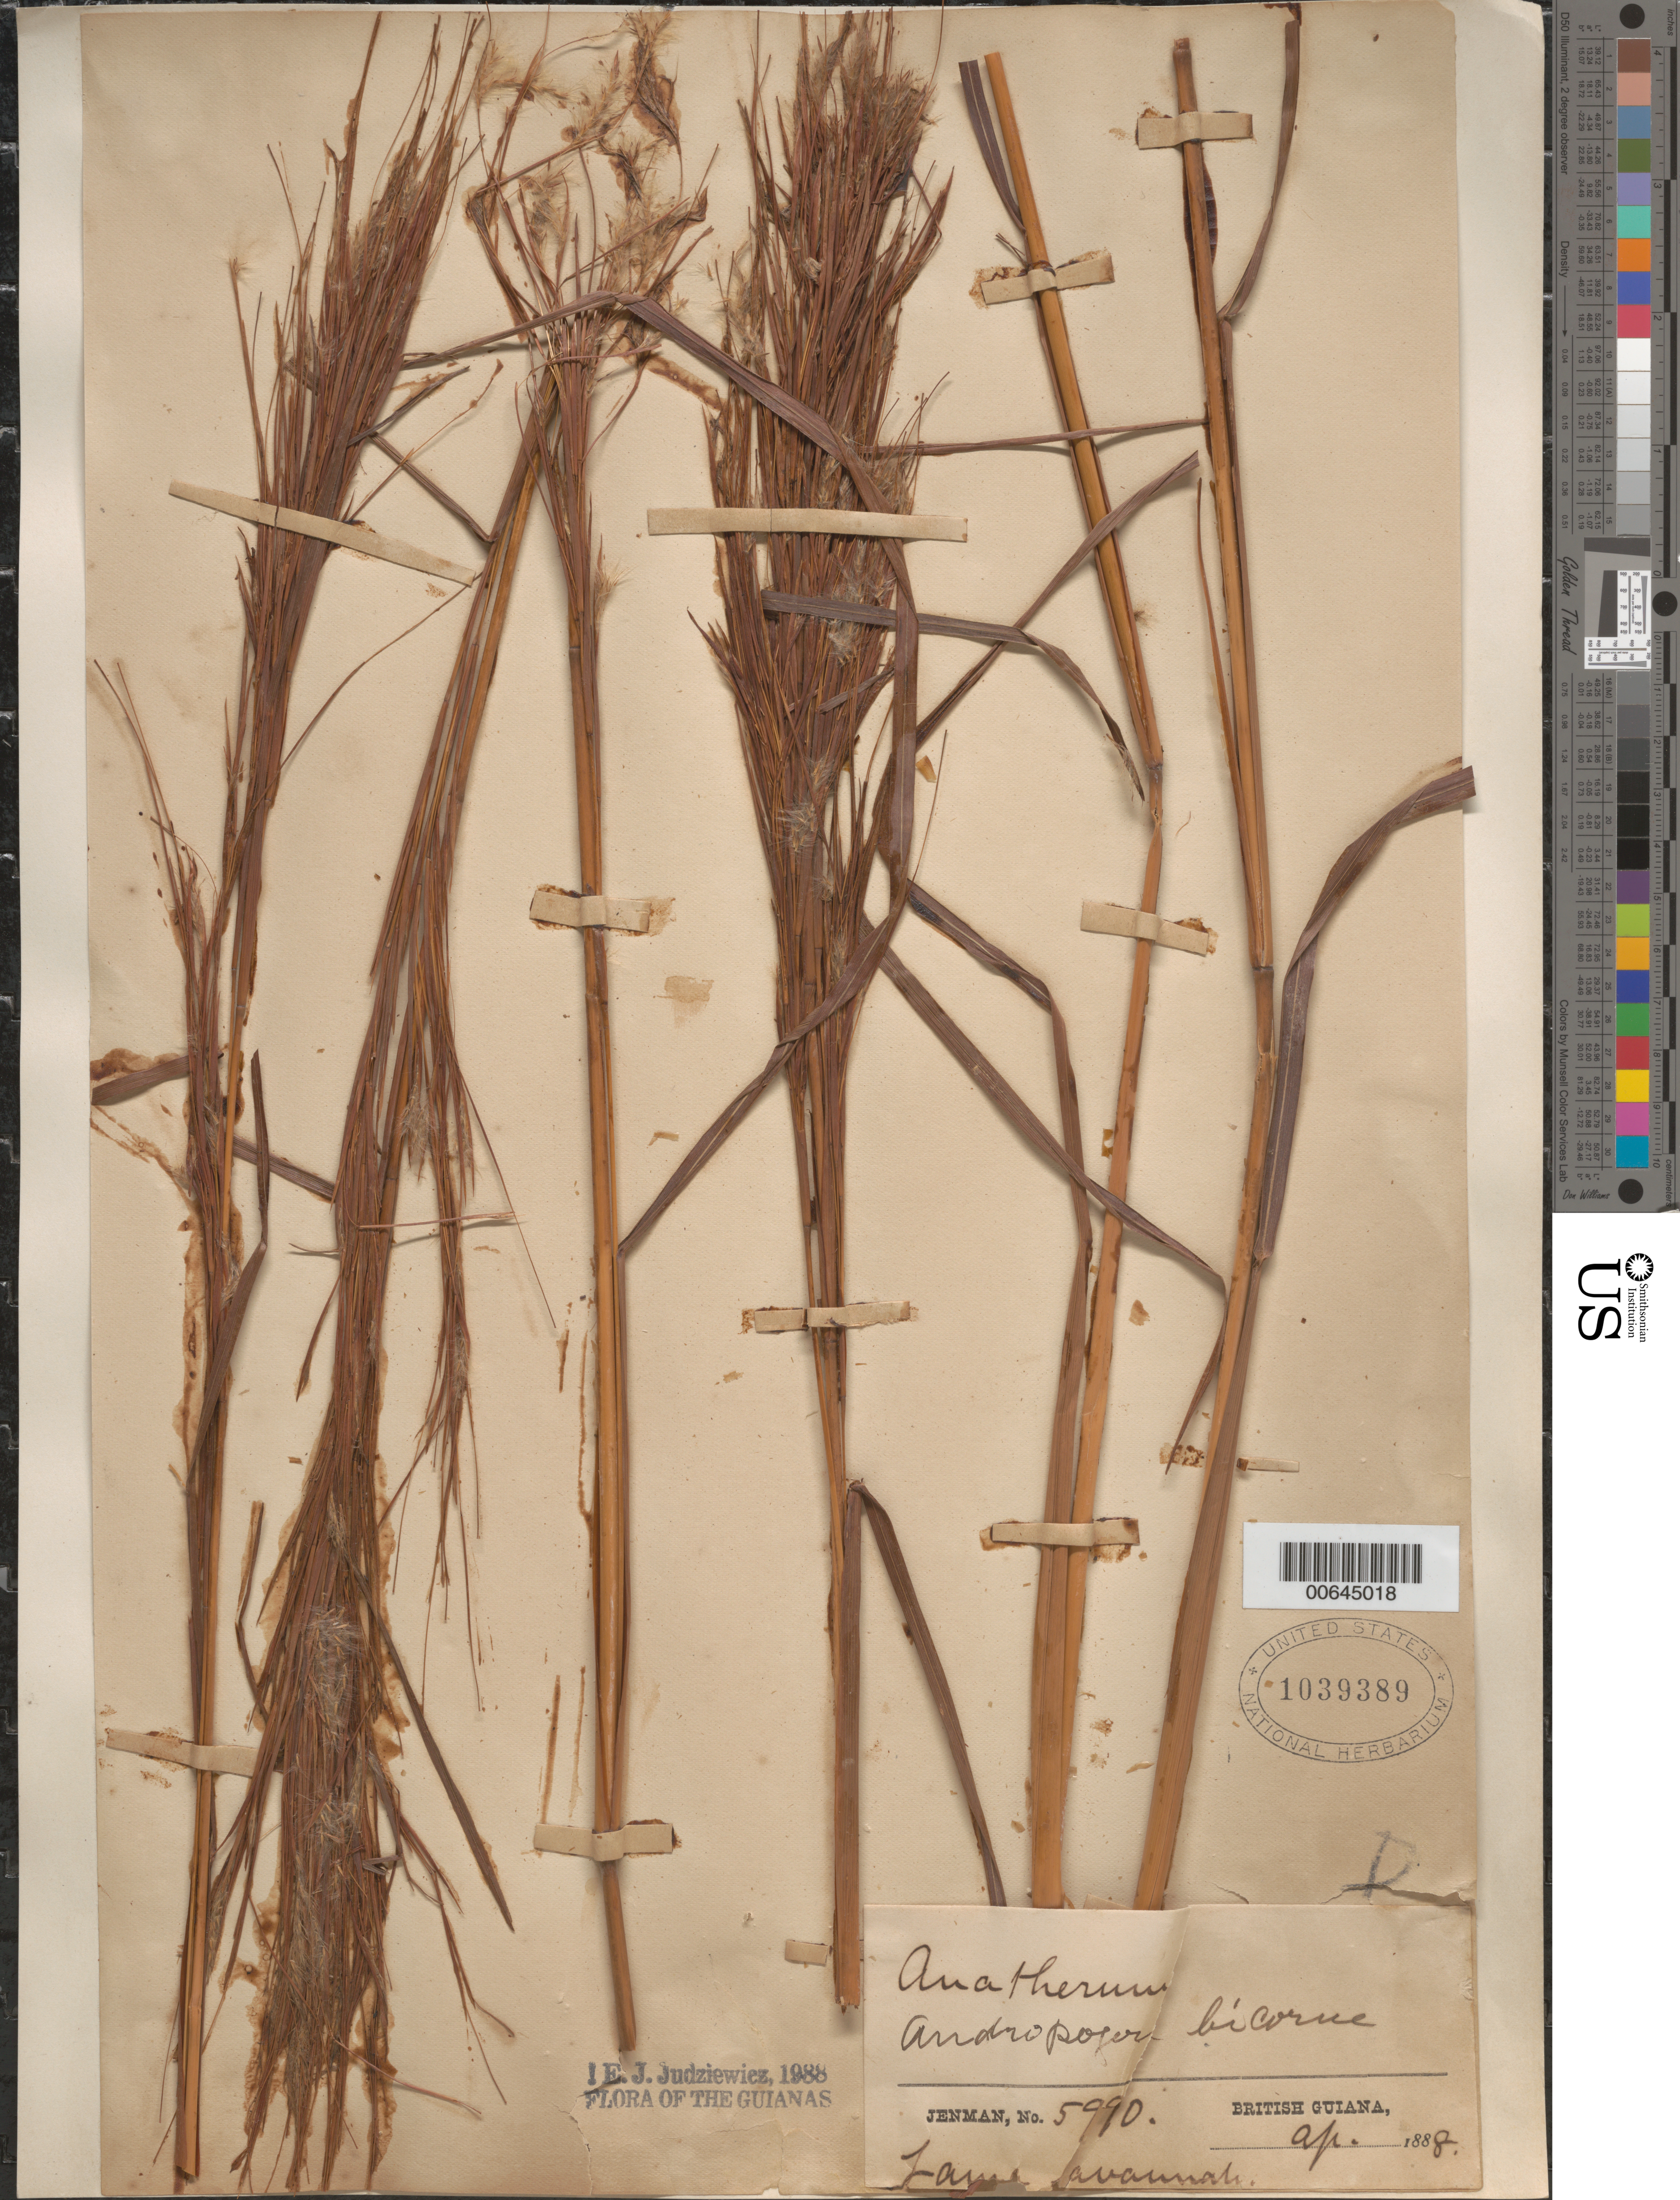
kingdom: Plantae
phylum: Tracheophyta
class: Liliopsida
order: Poales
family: Poaceae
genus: Andropogon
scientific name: Andropogon bicornis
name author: L.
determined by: Judziewicz, E. J.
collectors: G. S. Jenman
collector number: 5990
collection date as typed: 1888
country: Guyana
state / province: Demerara-Mahaica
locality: Lama Savanna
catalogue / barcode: US 1039389